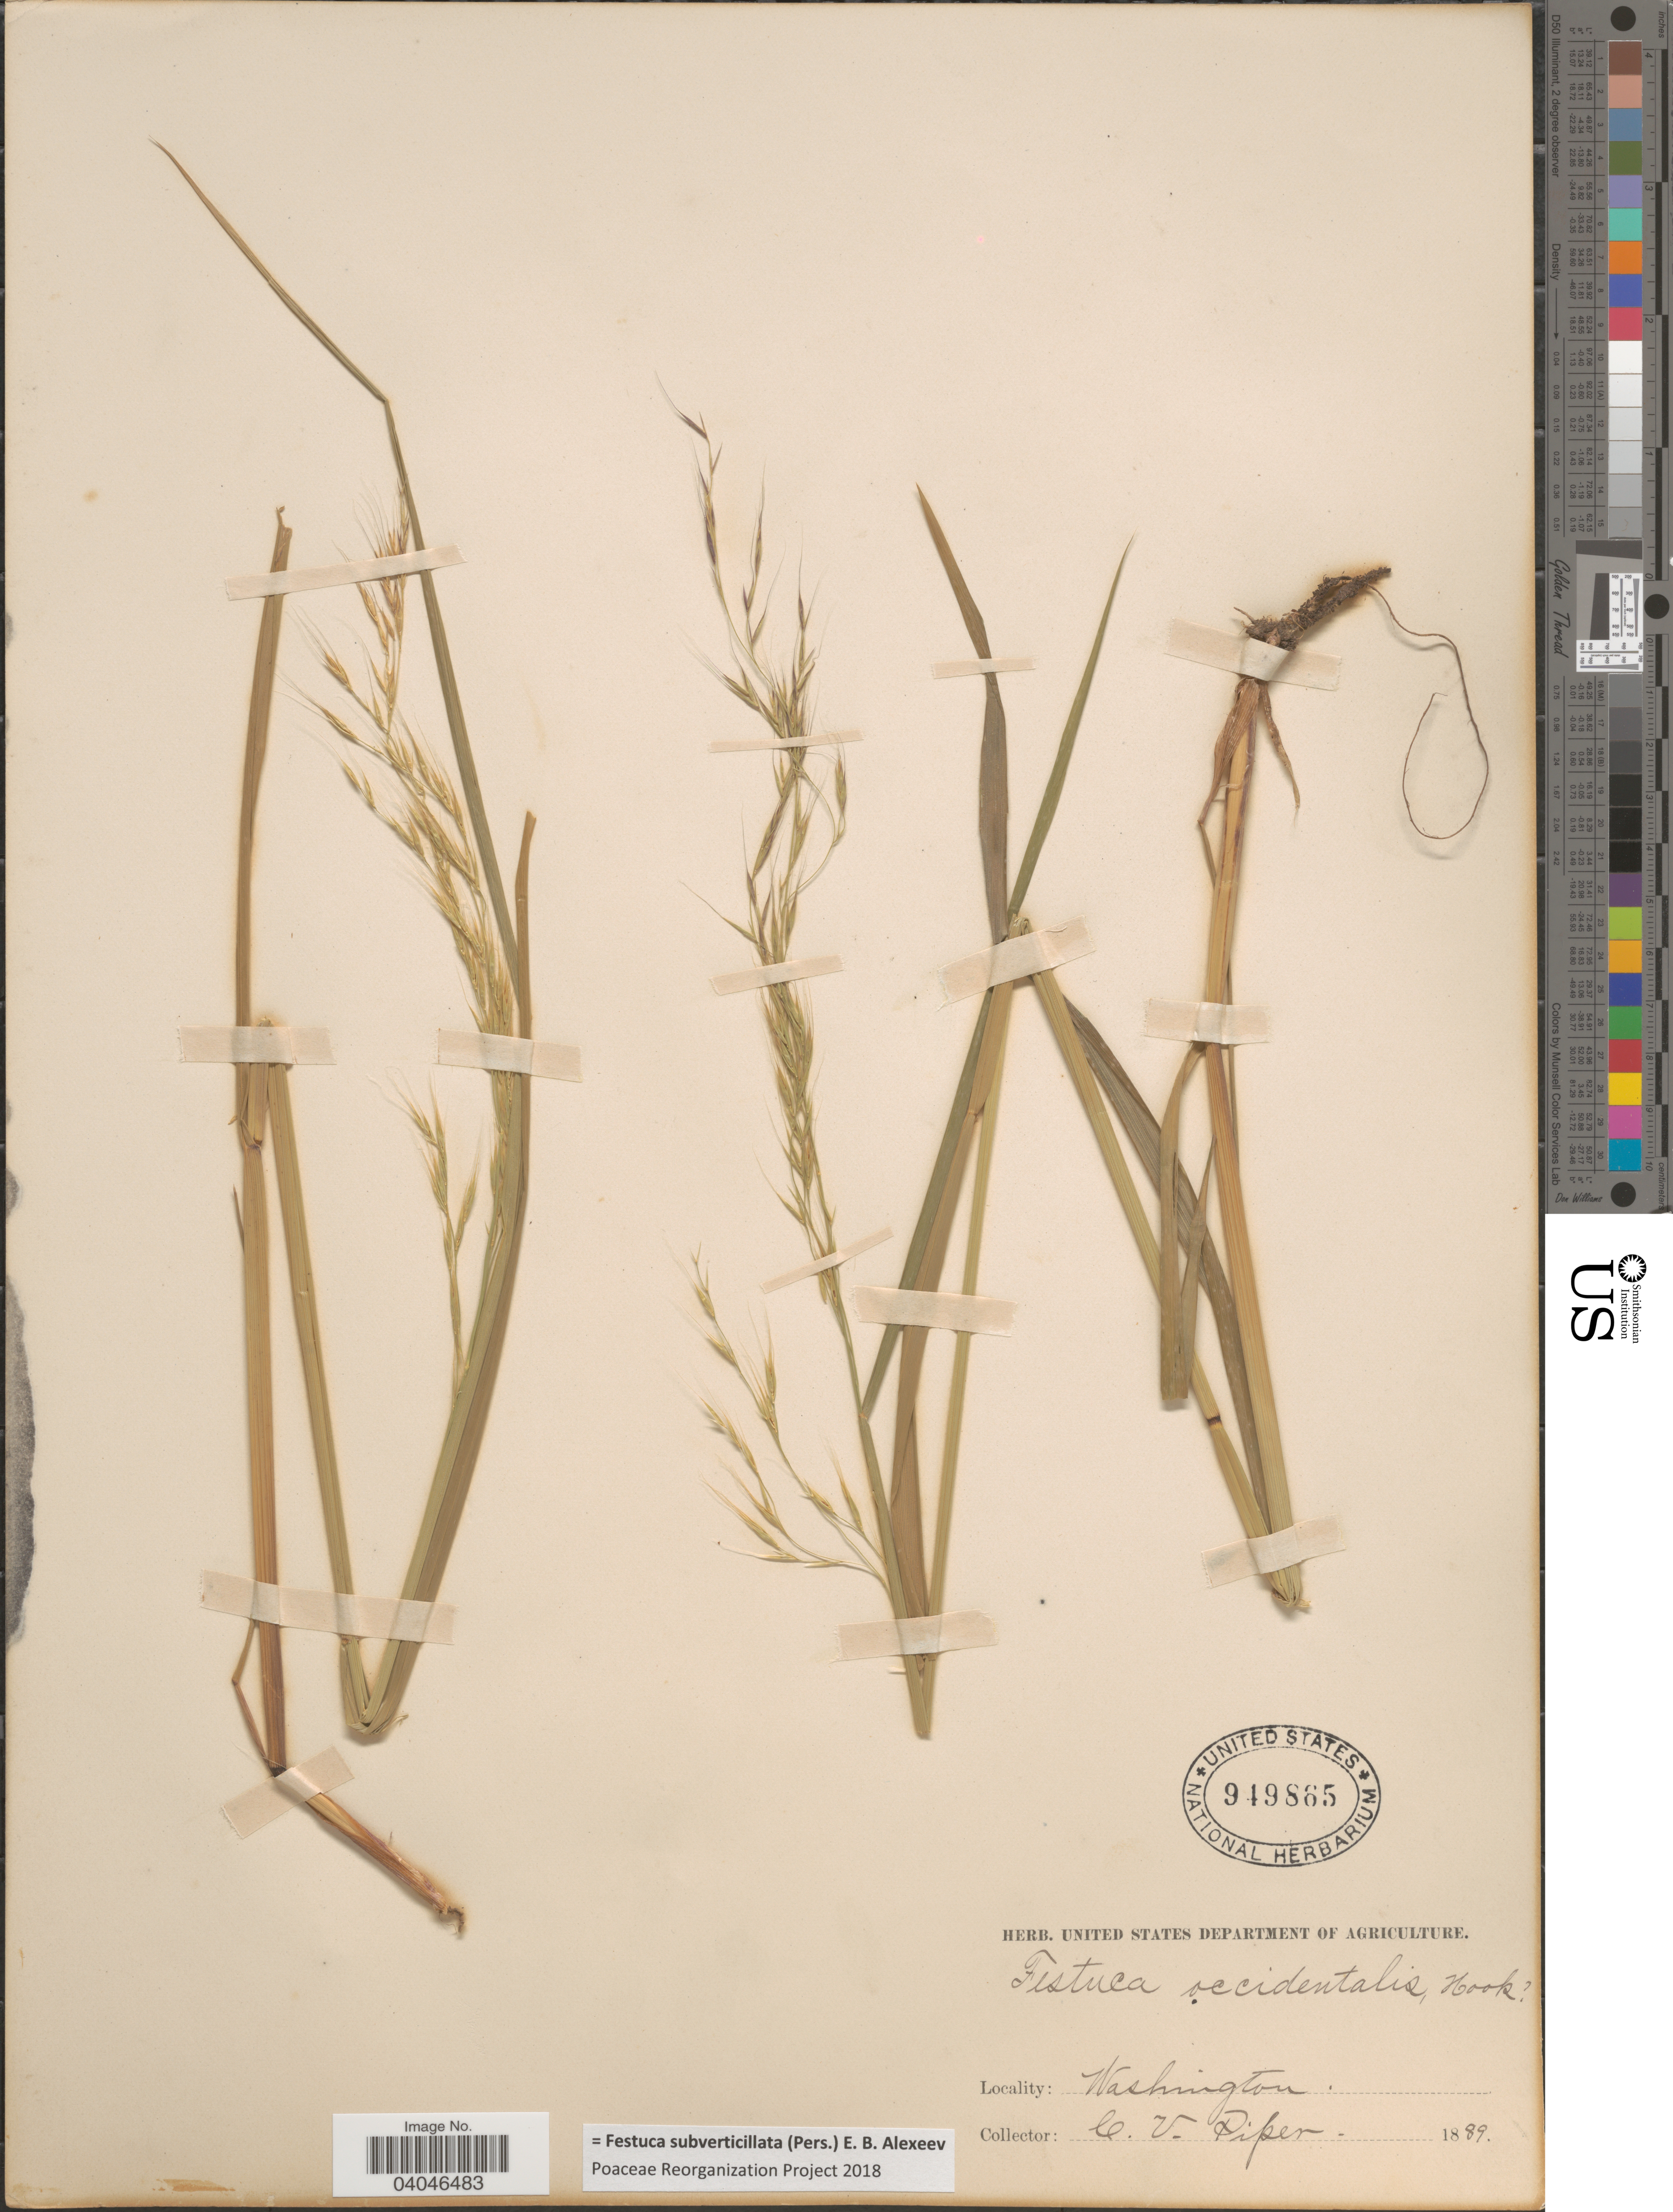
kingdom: Plantae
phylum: Tracheophyta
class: Liliopsida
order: Poales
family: Poaceae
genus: Festuca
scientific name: Festuca subverticillata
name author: (Pers.) E.B. Alexeev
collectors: C. V. Piper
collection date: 1889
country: United States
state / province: Washington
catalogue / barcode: US 949865